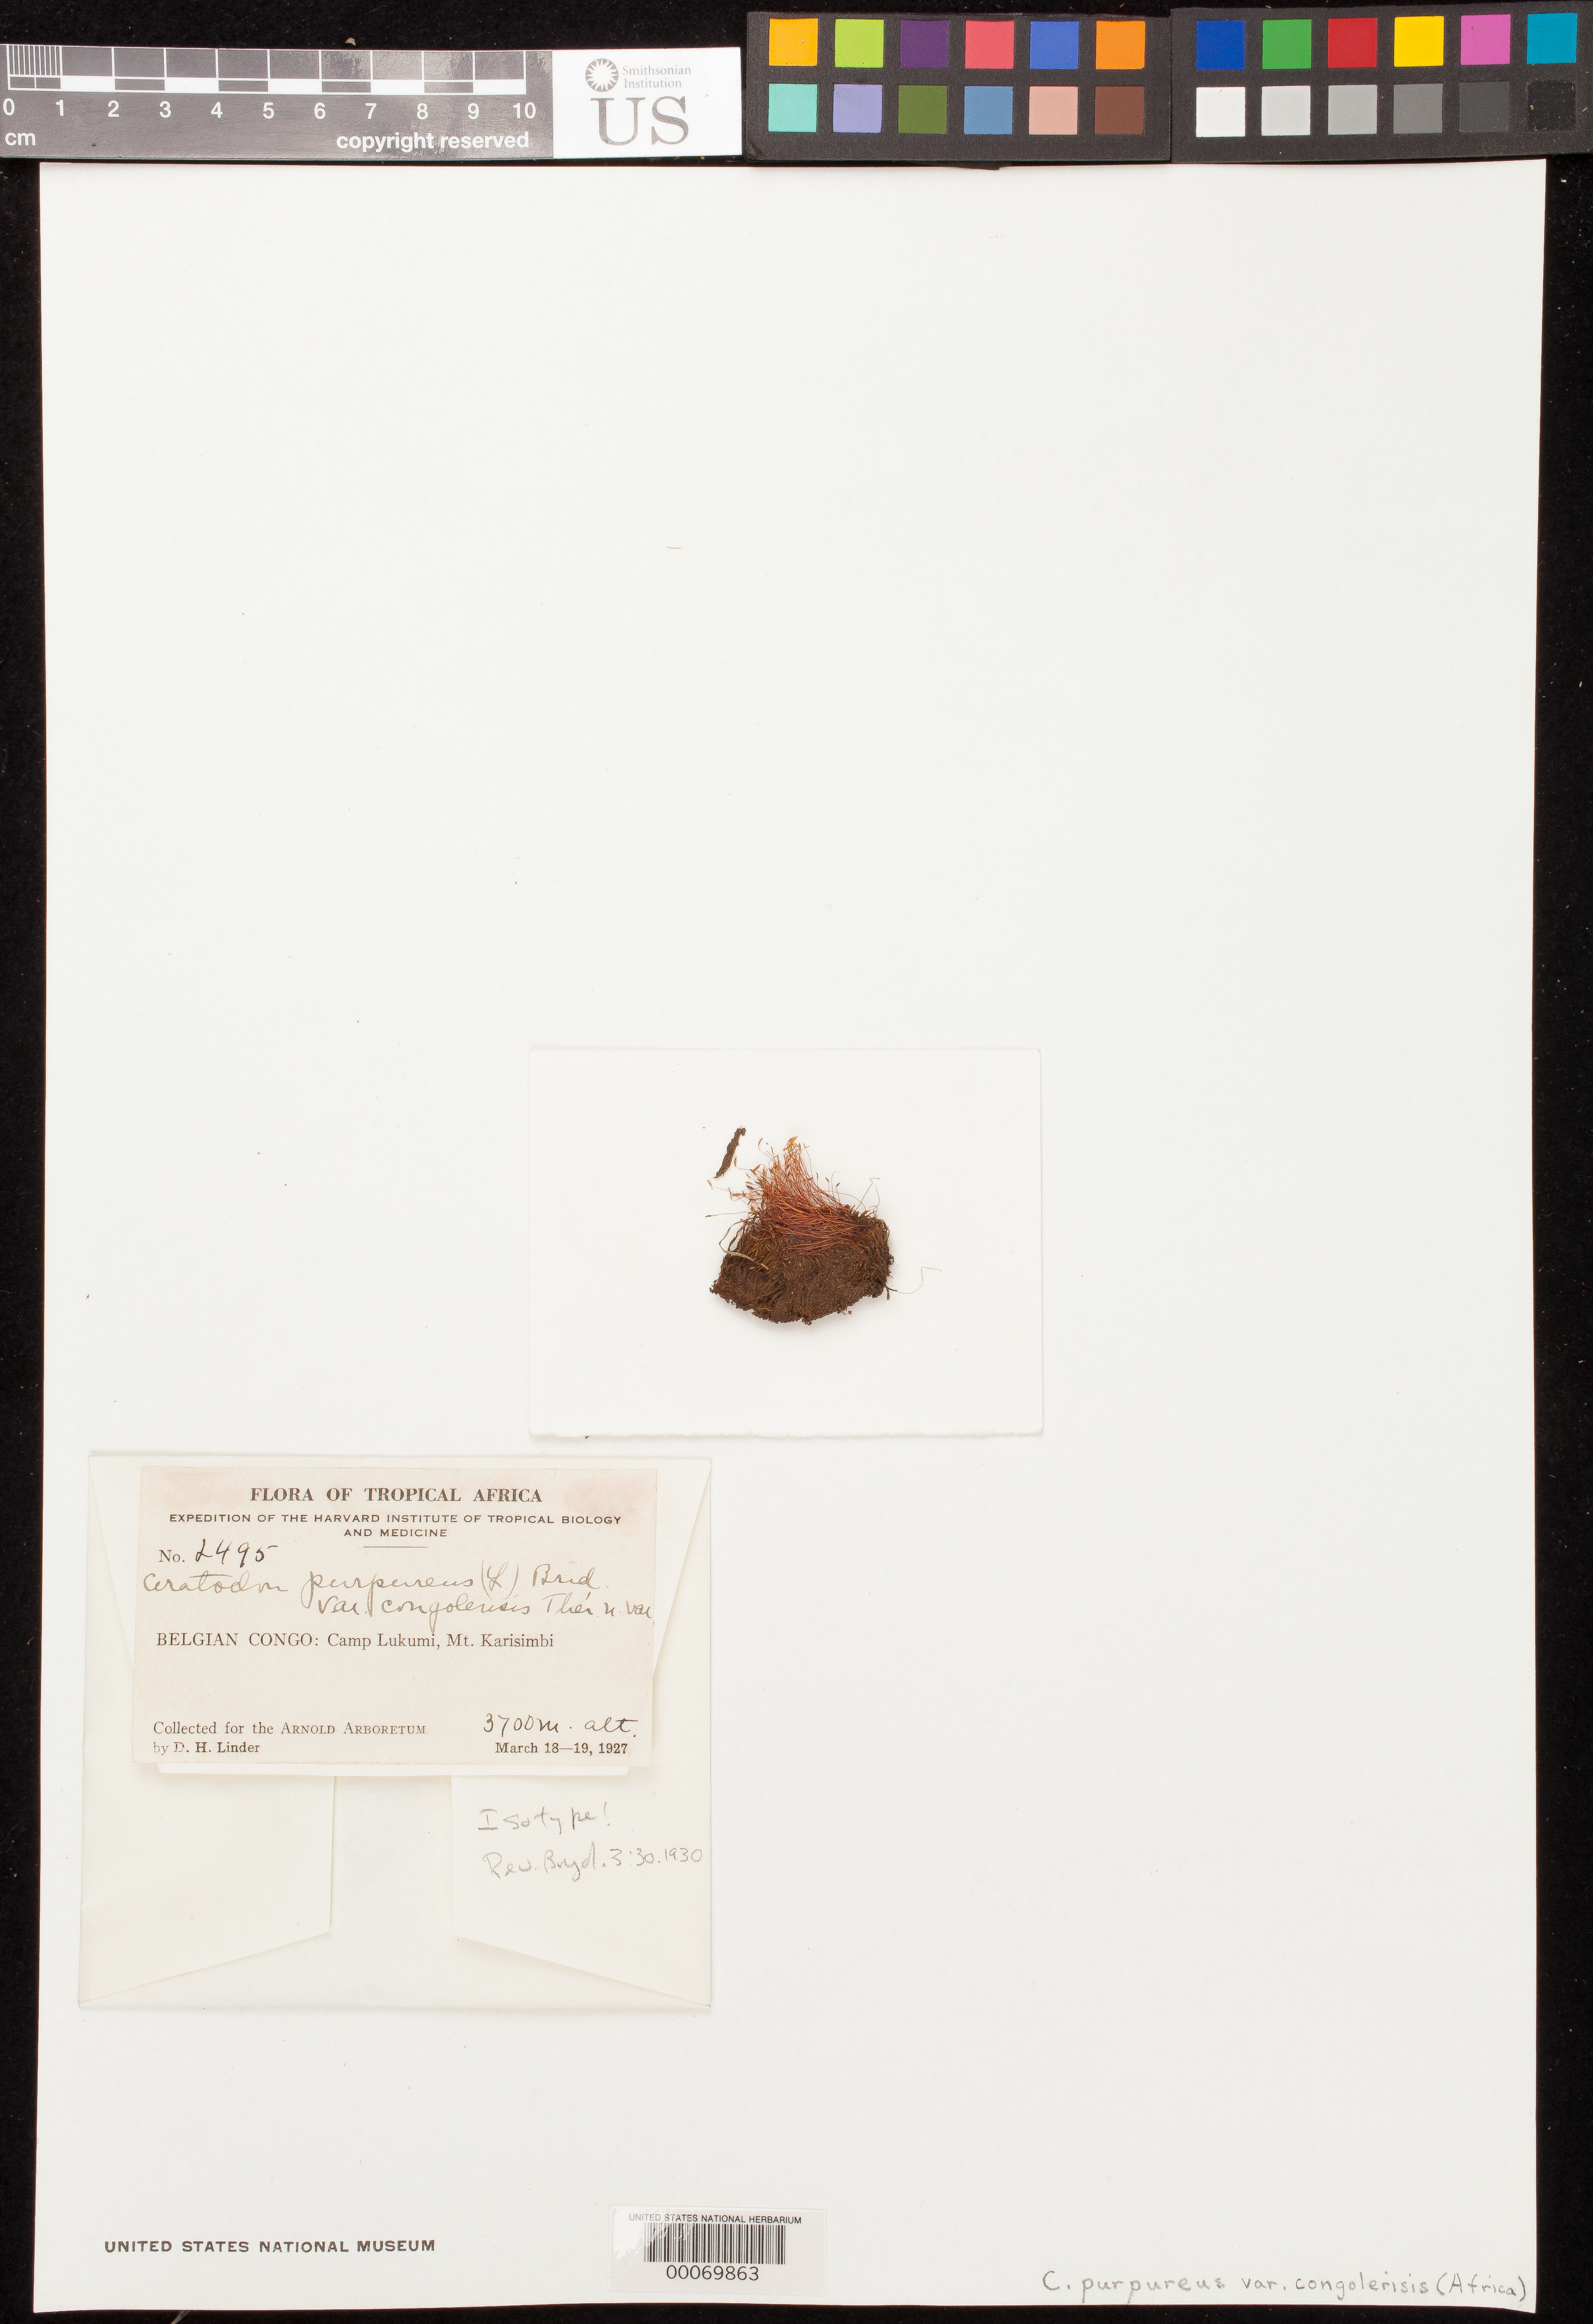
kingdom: Plantae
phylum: Bryophyta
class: Bryopsida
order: Dicranales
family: Ditrichaceae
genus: Ceratodon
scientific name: Ceratodon purpureus var. congolensis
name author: Thér.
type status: Isotype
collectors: D. Linder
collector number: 2495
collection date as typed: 18 Mar 1927 to 19 Mar 1927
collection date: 1927-03-18/1927-03-19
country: Congo, Democratic Republic of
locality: Camp Lukumi, Mt. Karisimbi.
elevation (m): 3700